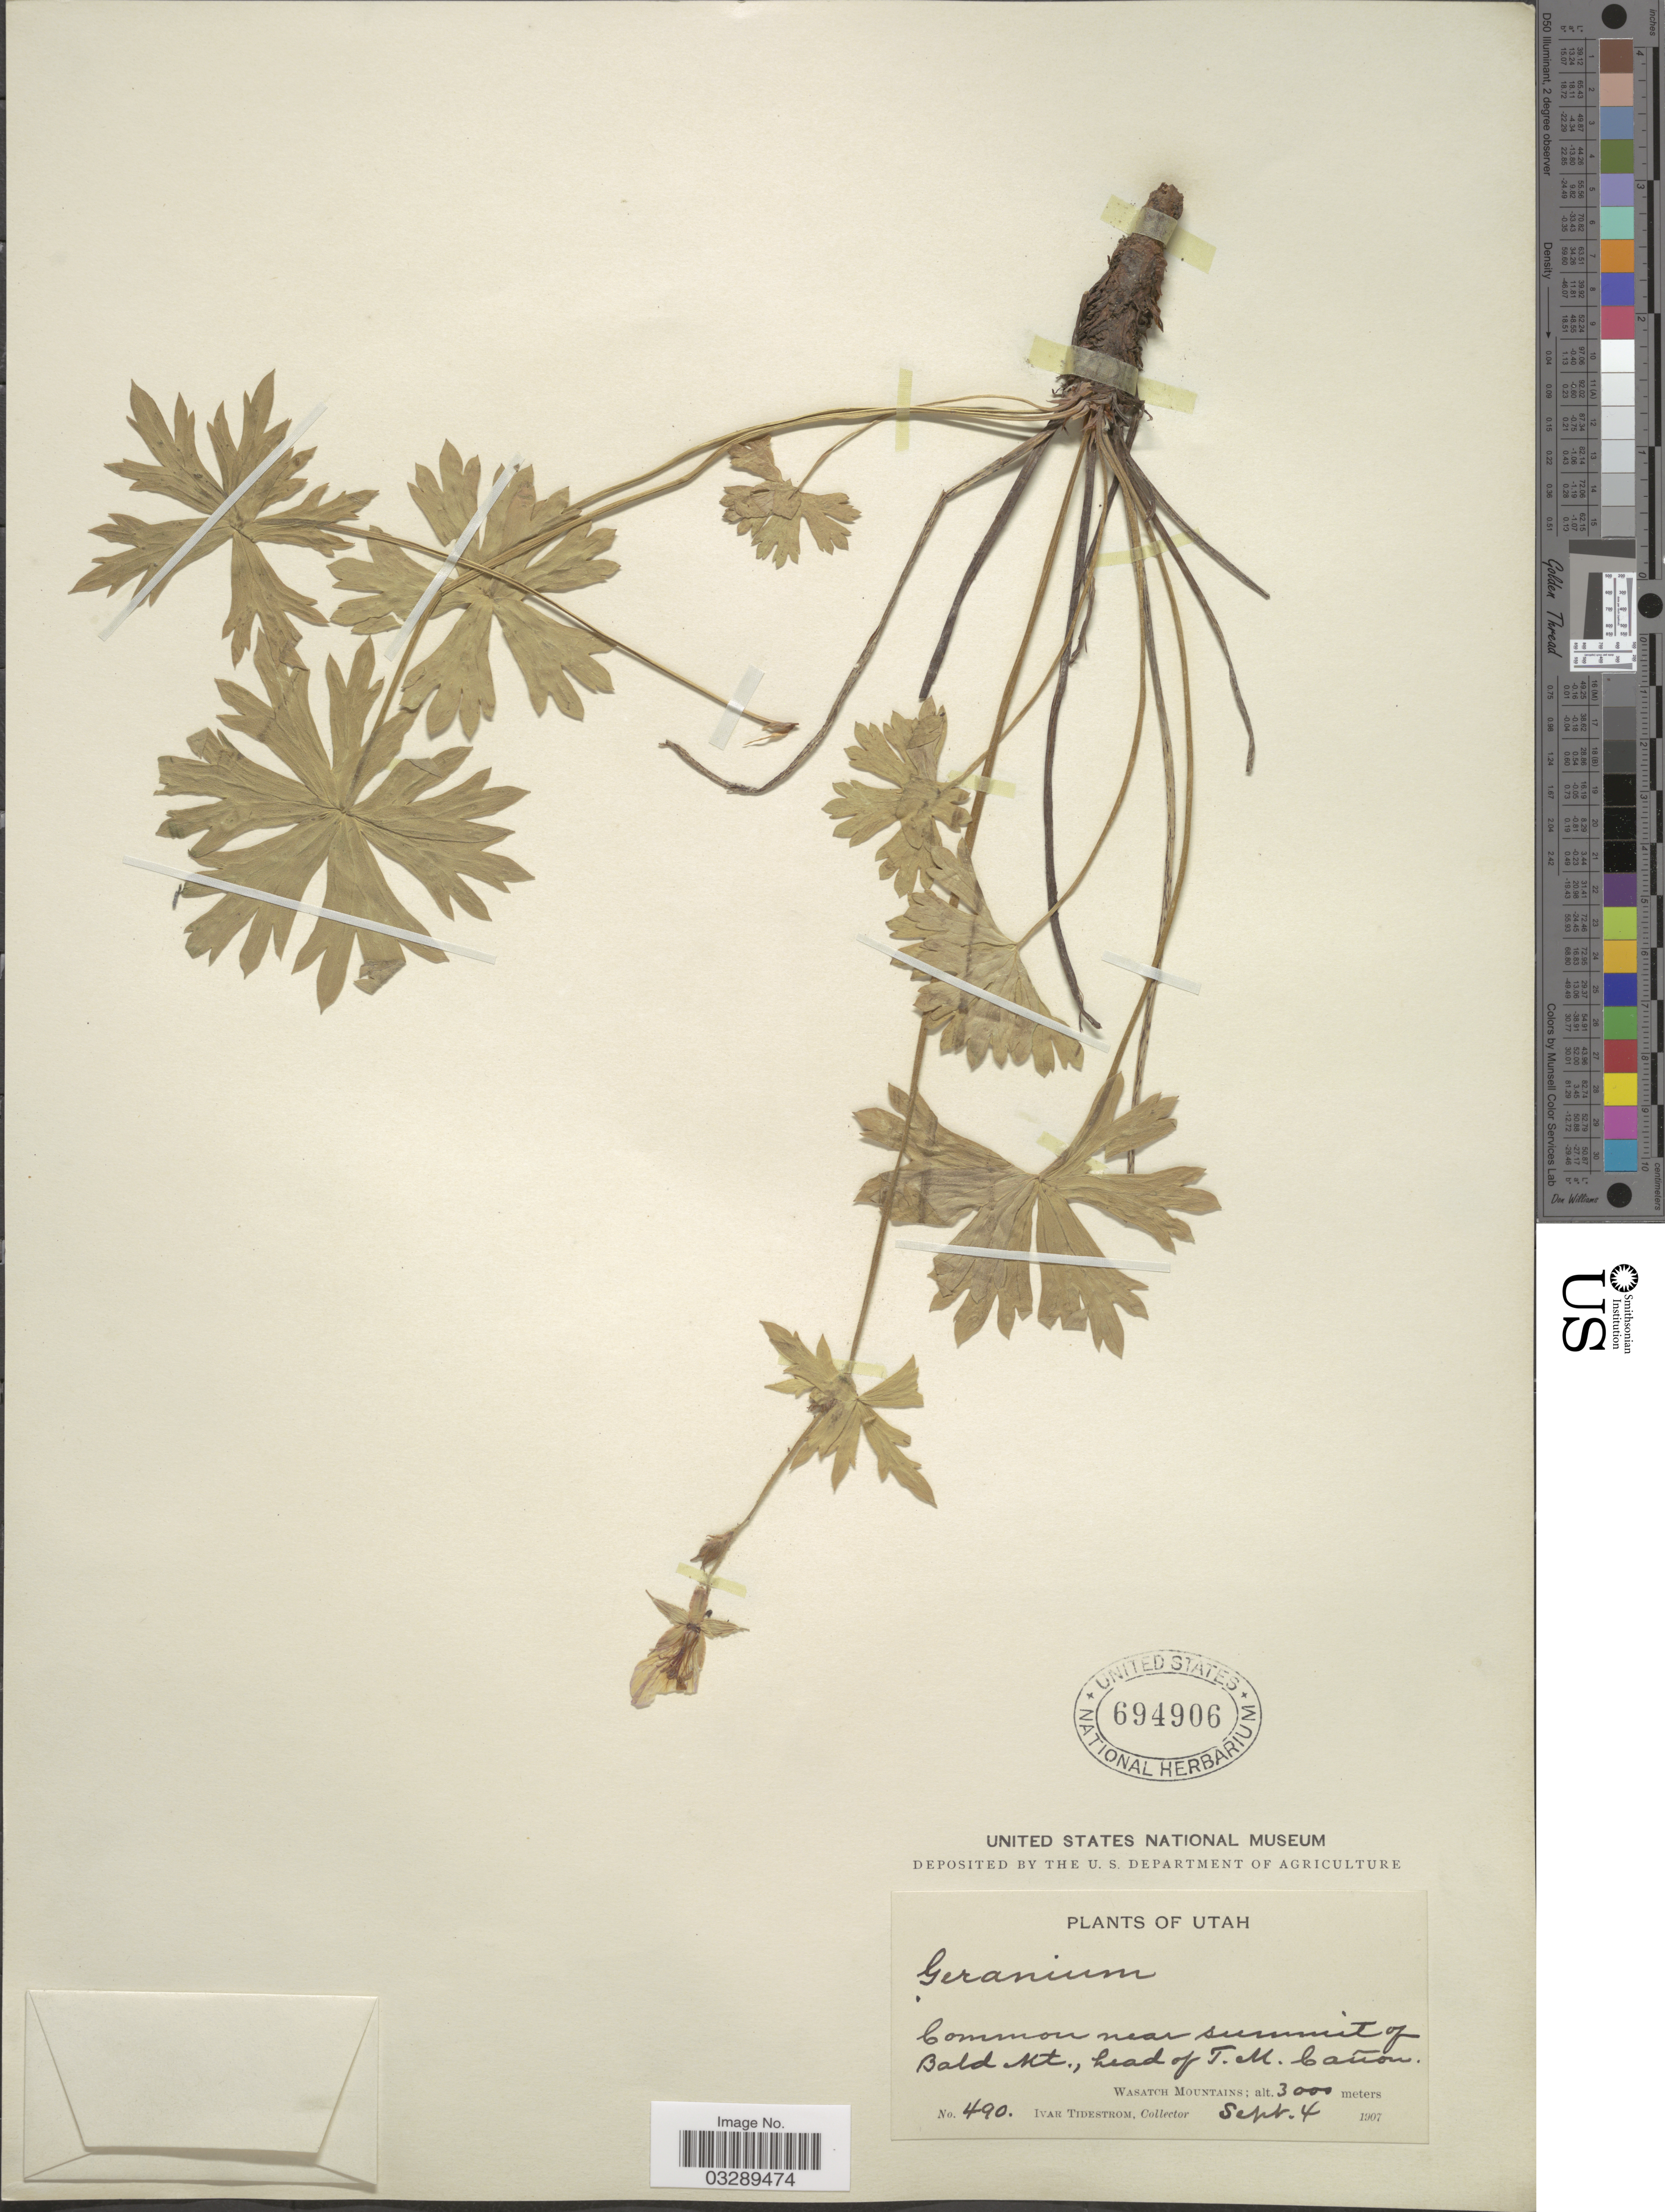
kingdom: Plantae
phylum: Tracheophyta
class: Magnoliopsida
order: Geraniales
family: Geraniaceae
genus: Geranium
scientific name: Geranium sp.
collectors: I. F. Tidestrom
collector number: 490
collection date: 1907-09-04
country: United States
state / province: Utah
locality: Common near summit of Bold Mt., head of T.M. Cañon. Wasatch Mountains.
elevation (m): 3000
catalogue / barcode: US 694906